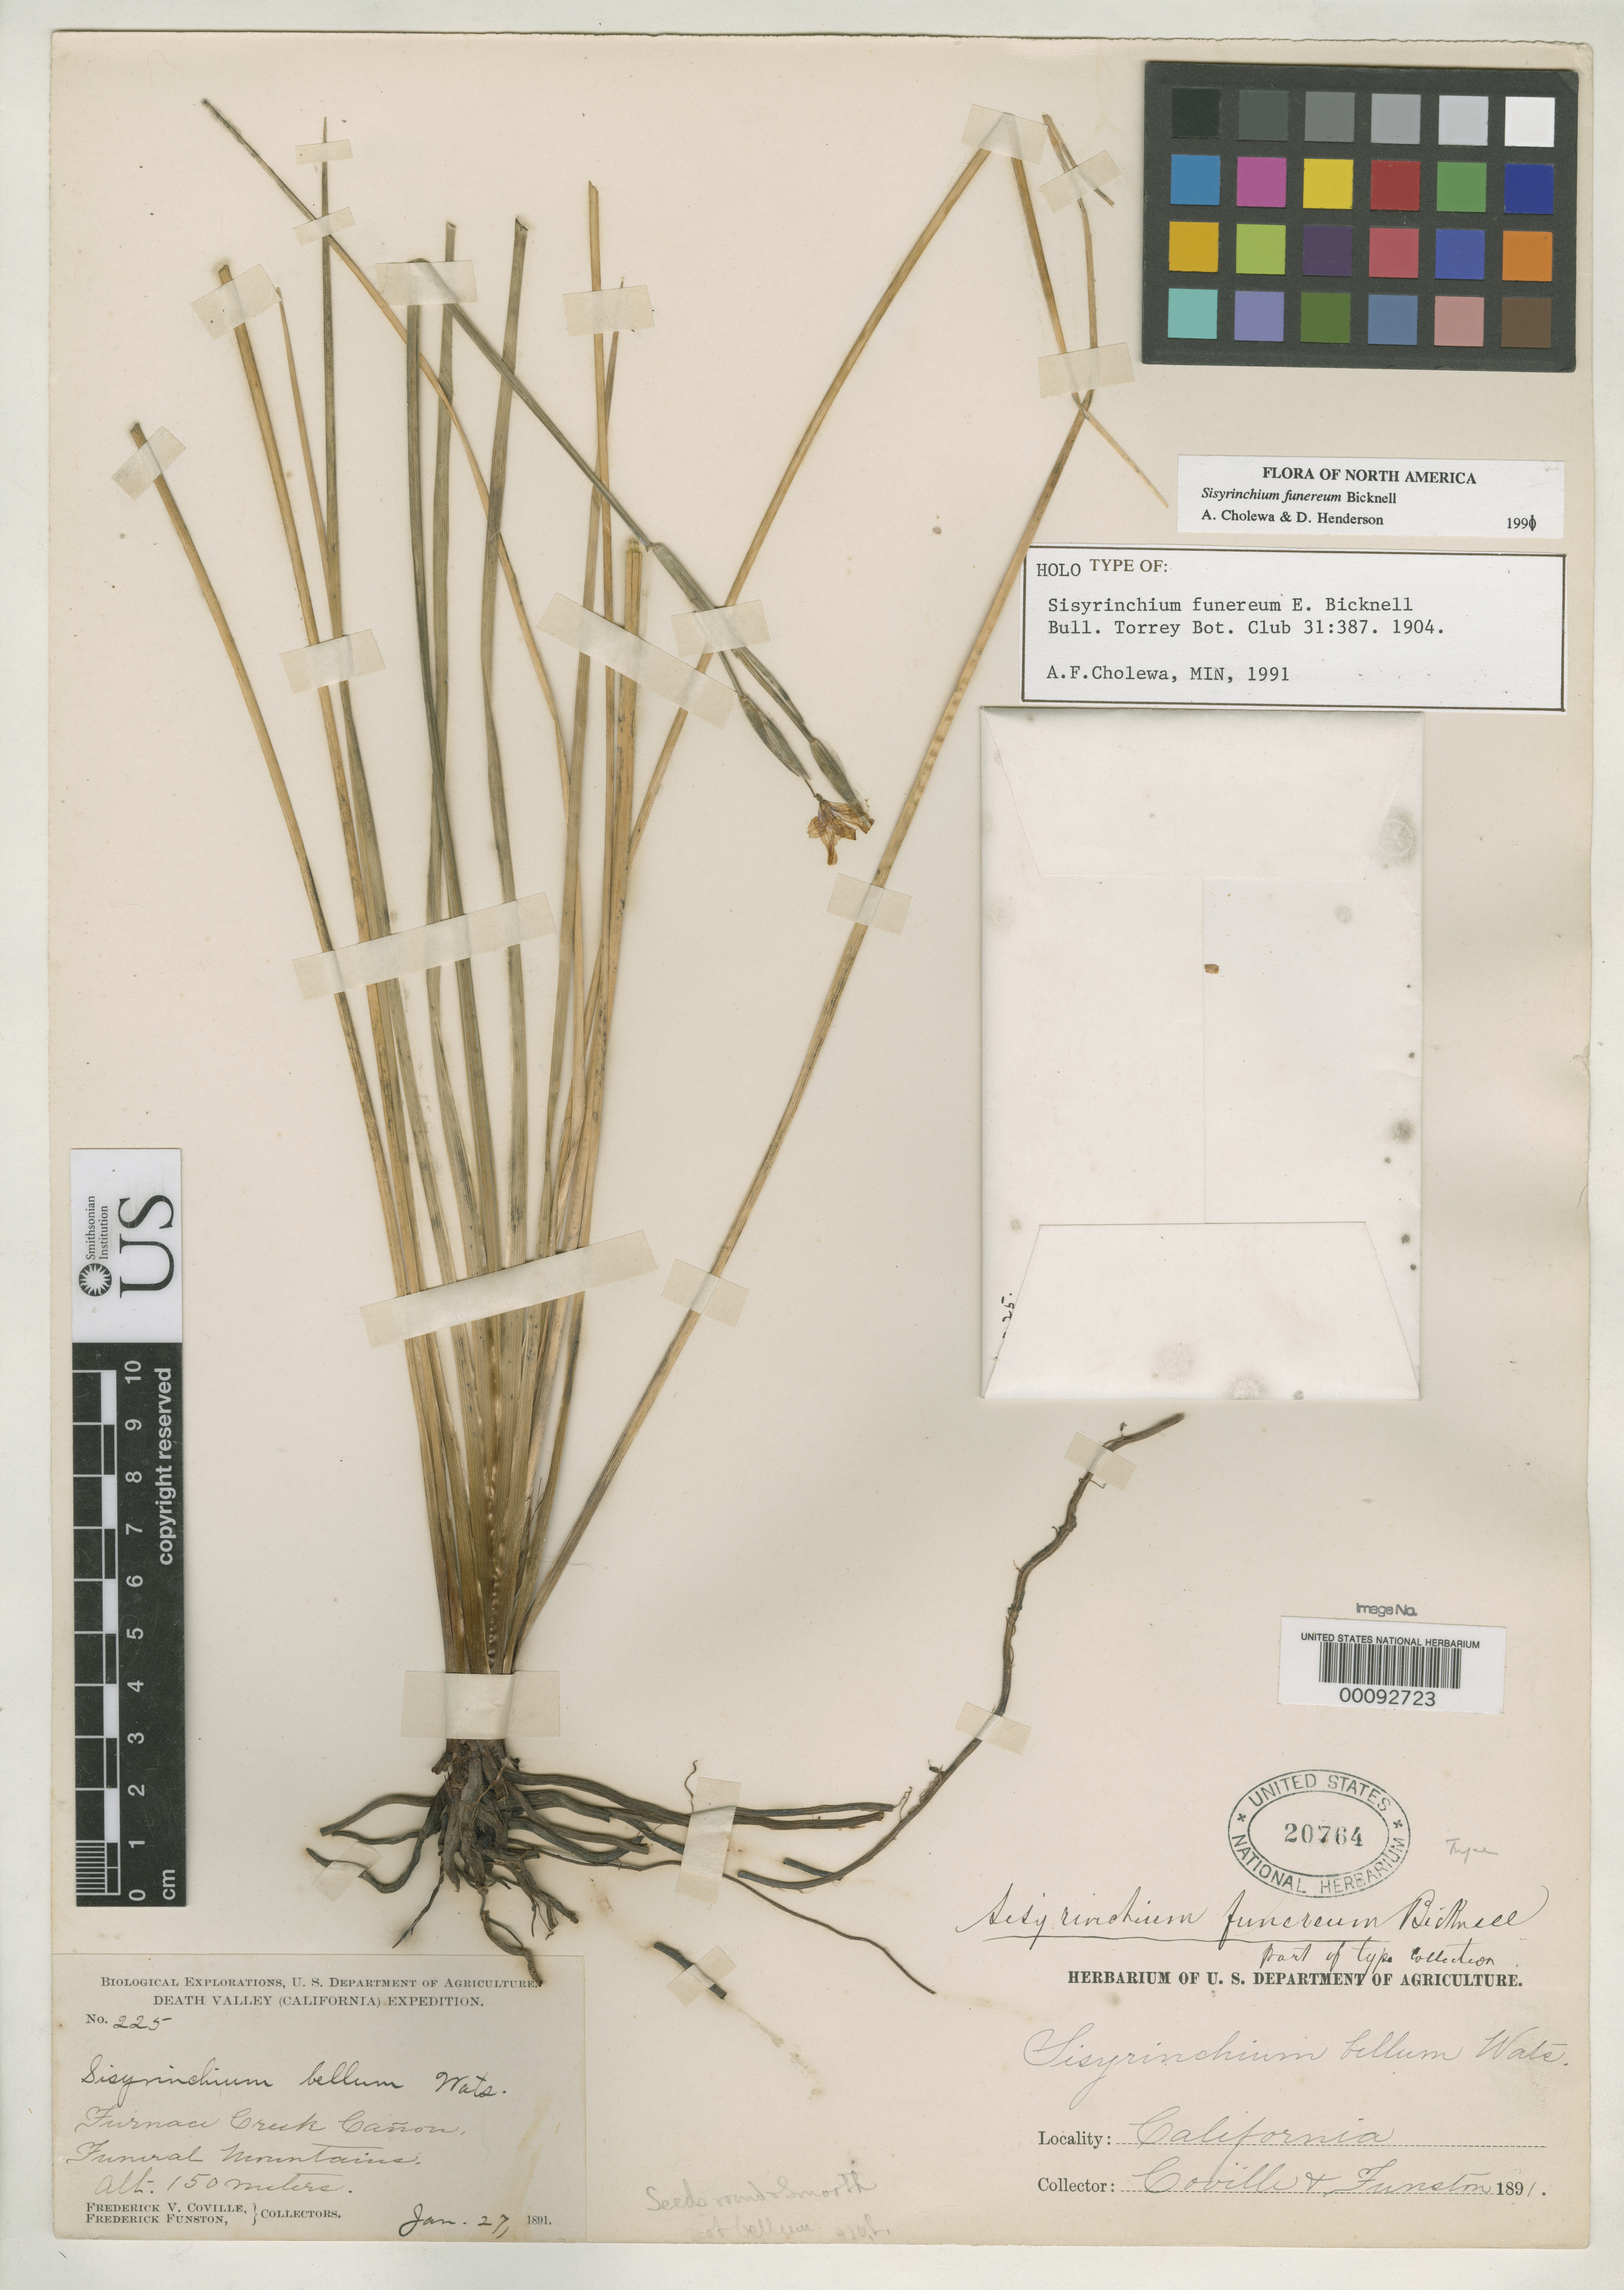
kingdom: Plantae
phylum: Tracheophyta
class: Liliopsida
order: Asparagales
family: Iridaceae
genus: Sisyrinchium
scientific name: Sisyrinchium funereum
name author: E.P. Bicknell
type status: Isotype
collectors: F. V. Coville & F. Funston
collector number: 225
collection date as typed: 27 Jan 1891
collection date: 1891-01-27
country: United States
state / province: California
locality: Furnace Creek Canyon, Funeral Mts.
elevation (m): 150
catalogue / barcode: US 20764